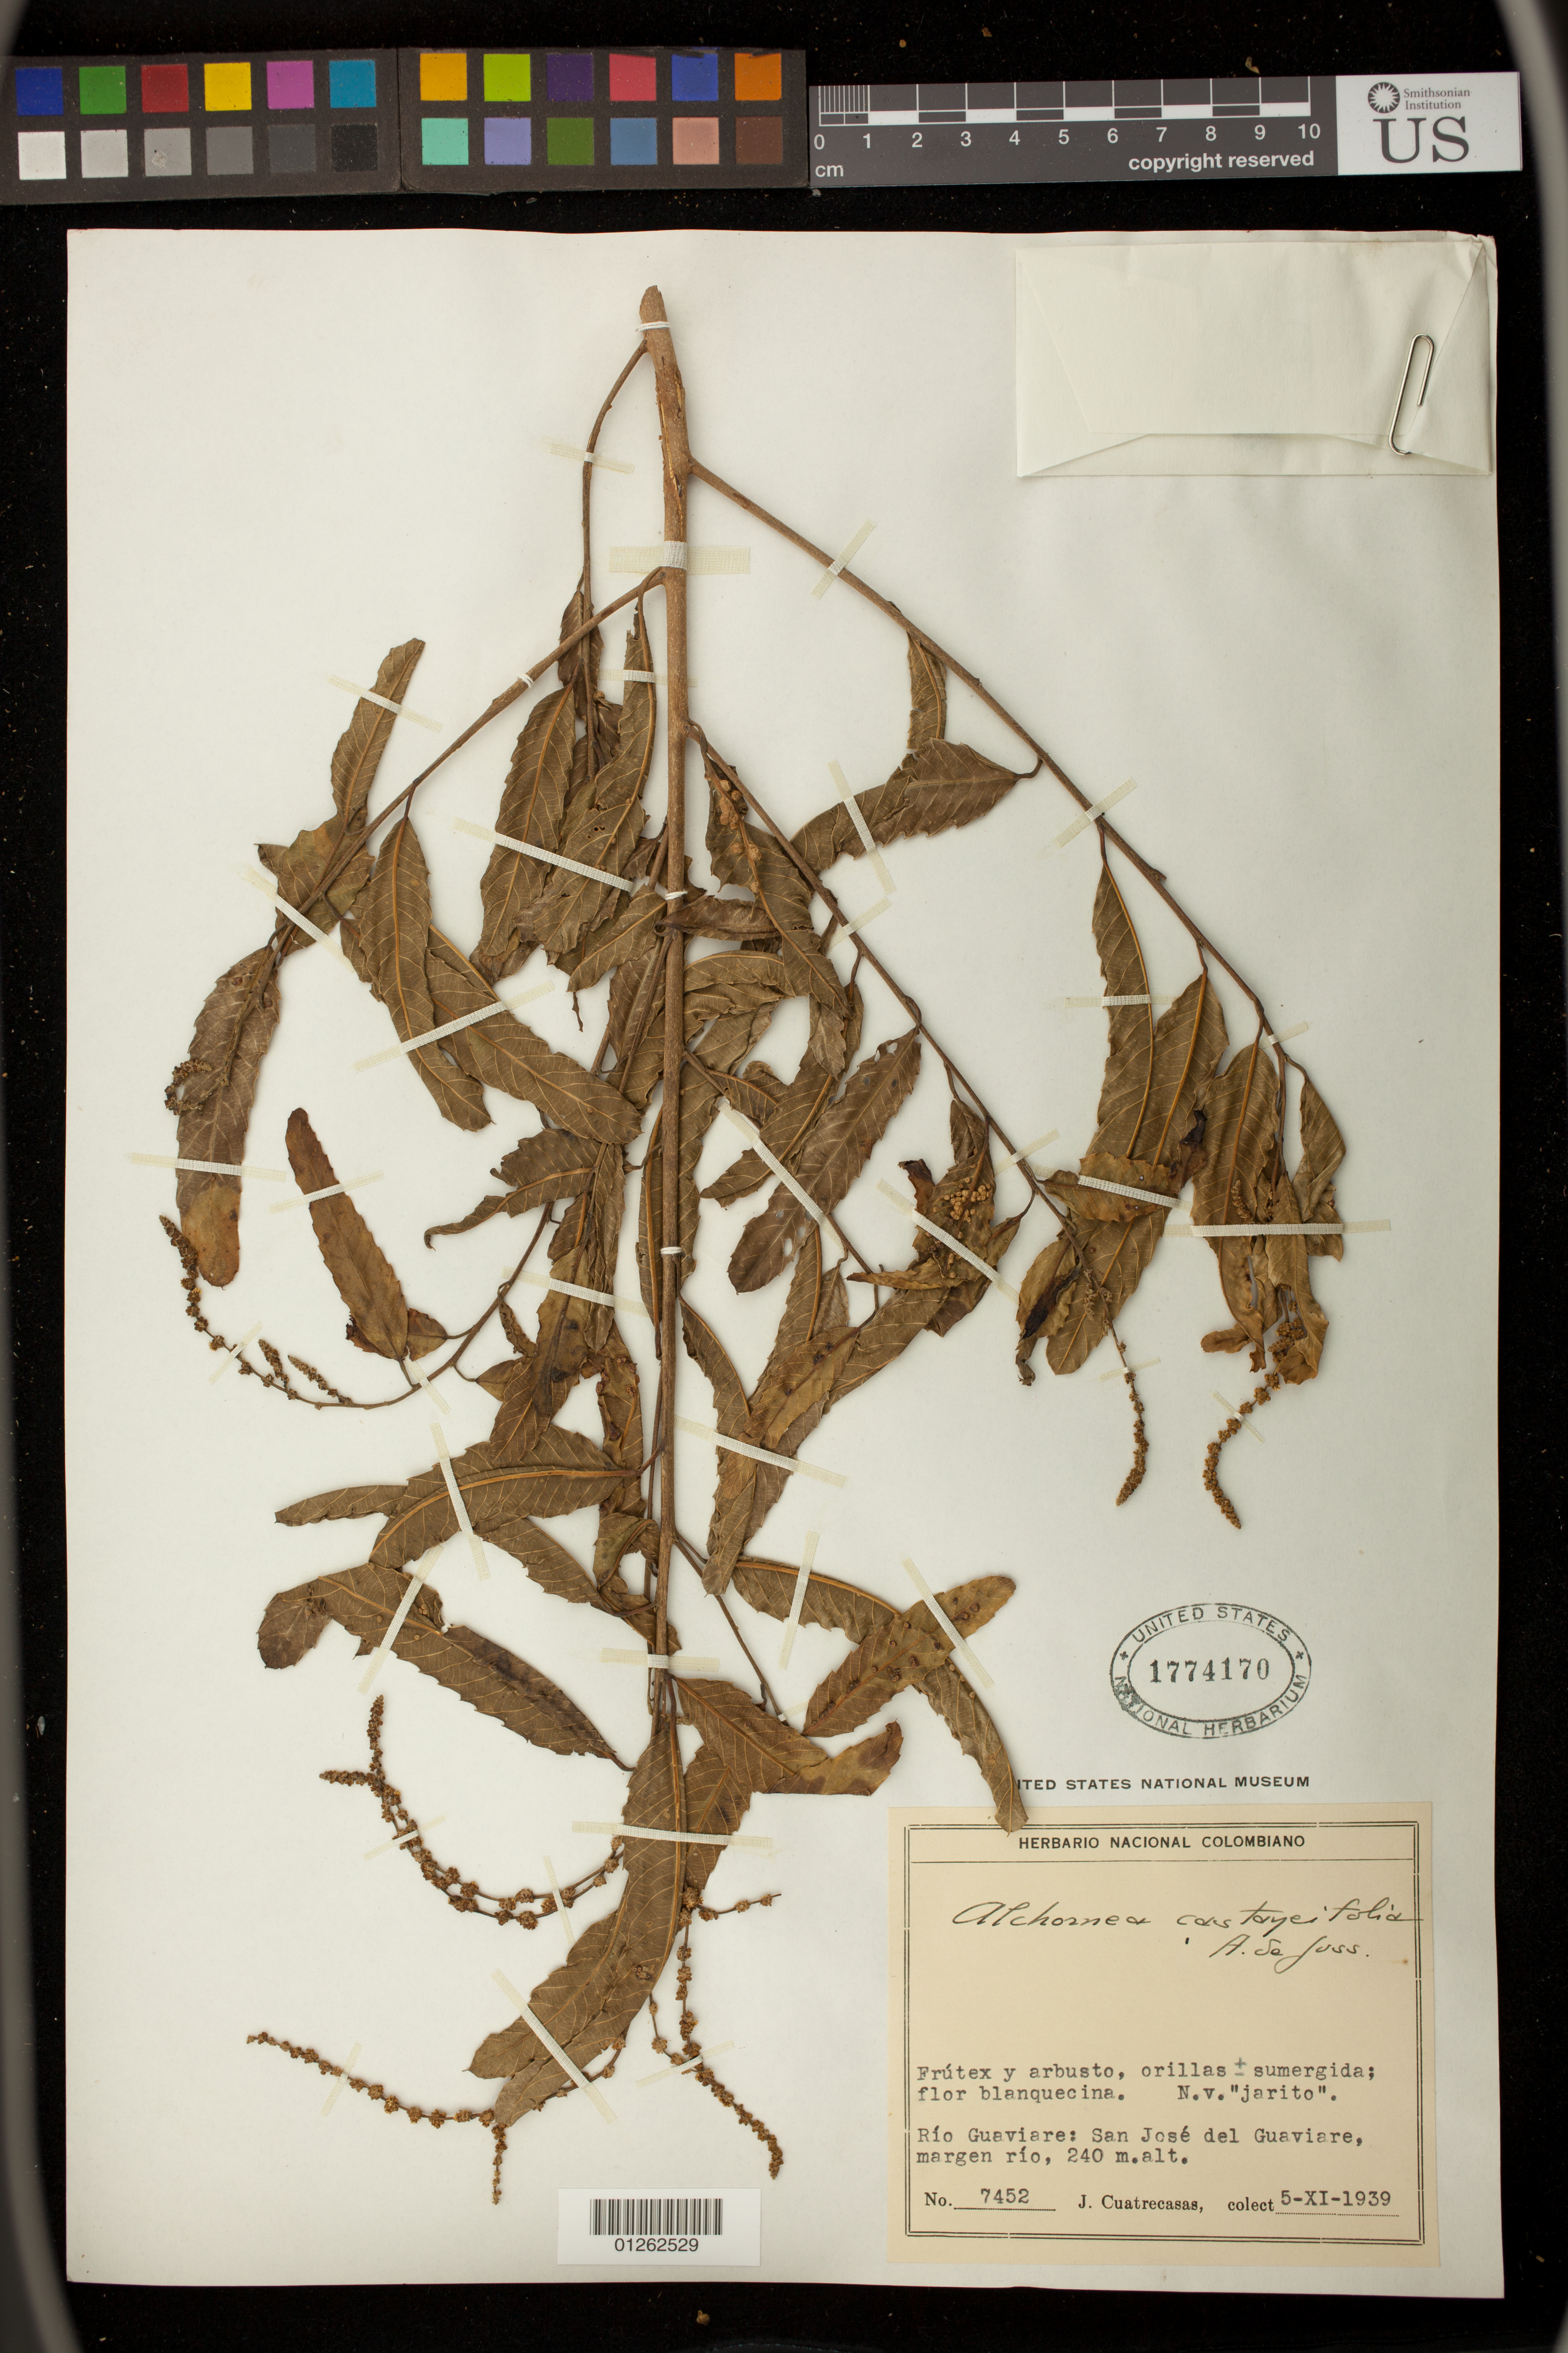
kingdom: Plantae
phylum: Tracheophyta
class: Magnoliopsida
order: Malpighiales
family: Euphorbiaceae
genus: Alchornea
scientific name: Alchornea castaneifolia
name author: (Willd.) A. Juss.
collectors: J. Cuatrecasas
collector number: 7452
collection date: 1939-11-05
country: Colombia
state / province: Guaviare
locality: Rio Guaviare: San Jose del Guaviare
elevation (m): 240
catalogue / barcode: US 1774170